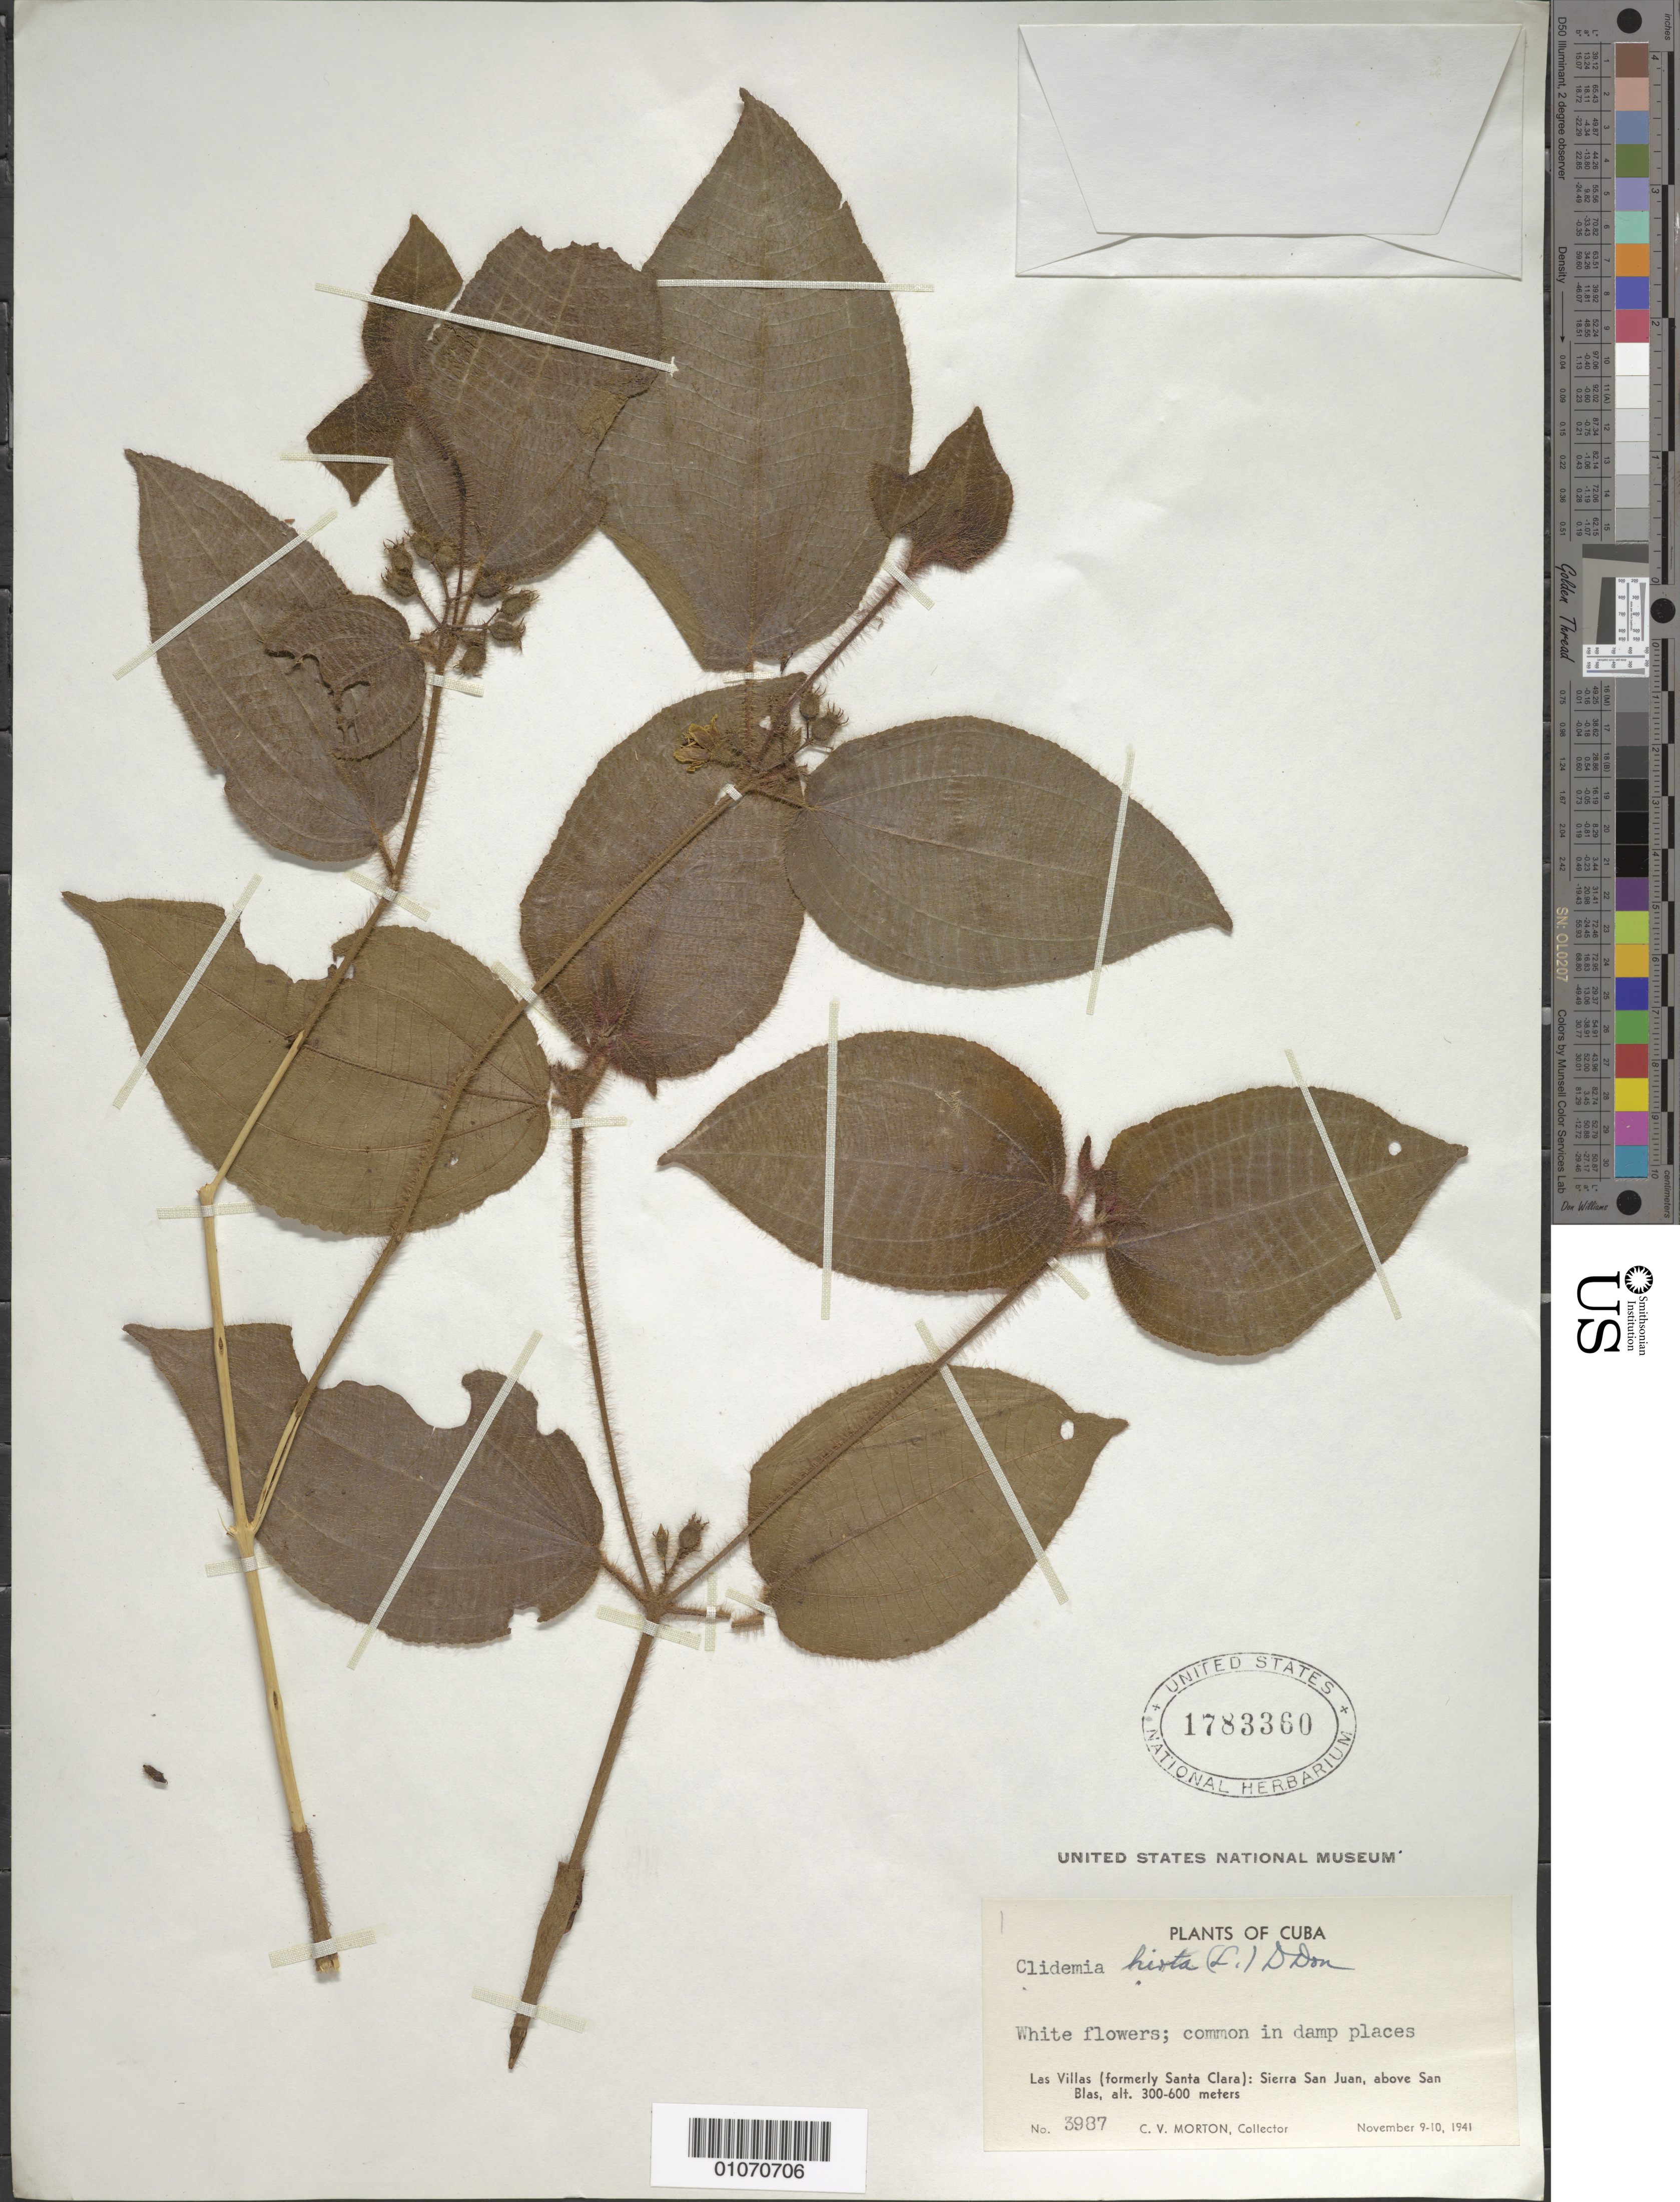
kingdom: Plantae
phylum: Tracheophyta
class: Magnoliopsida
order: Myrtales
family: Melastomataceae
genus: Clidemia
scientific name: Clidemia hirta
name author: (L.) D. Don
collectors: C. V. Morton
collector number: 3987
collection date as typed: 09 Nov 1941 to 10 Nov 1941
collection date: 1941-11-09/1941-11-10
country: Cuba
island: Cuba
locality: Las Villas (formerly Santa Clara): Sierra San Juan, above San Blas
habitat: Common in damp places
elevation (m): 300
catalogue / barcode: US 1783360